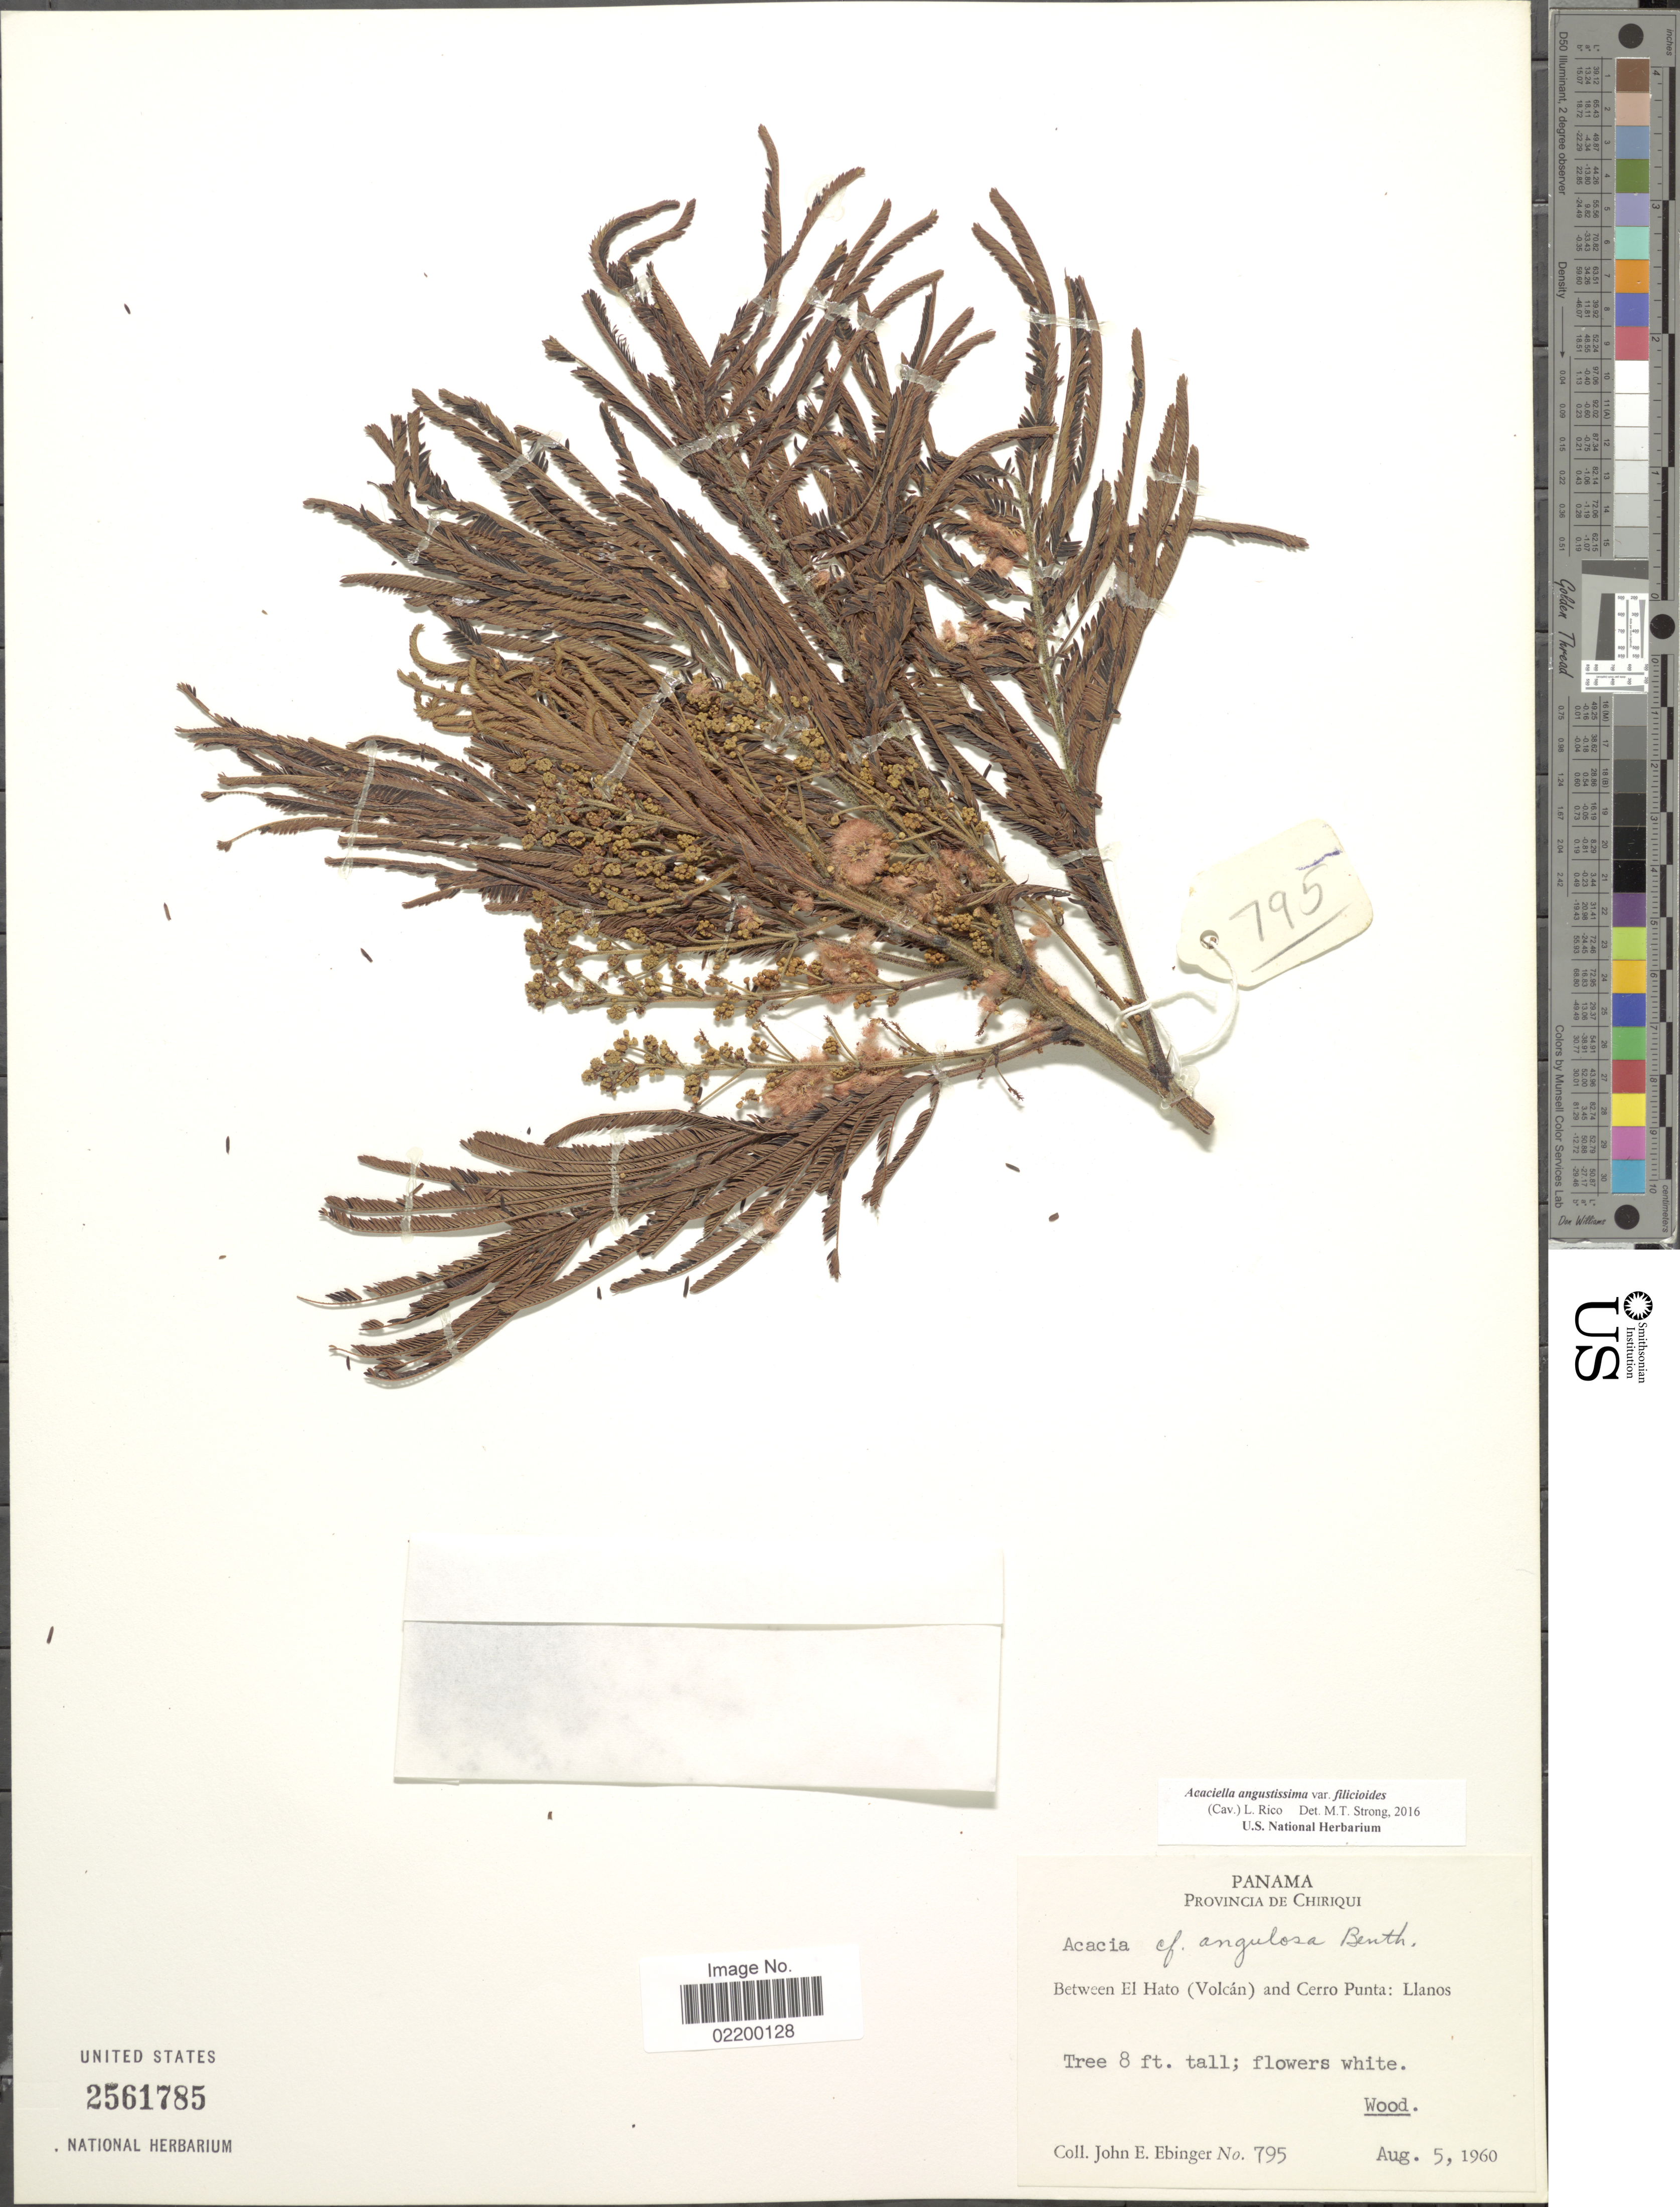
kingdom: Plantae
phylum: Tracheophyta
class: Magnoliopsida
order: Fabales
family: Fabaceae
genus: Acaciella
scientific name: Acaciella angustissima var. filicioides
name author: (Cav.) L. Rico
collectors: J. Ebinger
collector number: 795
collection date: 1960-08-05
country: Panama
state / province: Chiriqui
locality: Panama, Provincia de Chiriqui, Between El Hato (Volcan) and Cerro Punta: Llanos.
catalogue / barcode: US 2561785